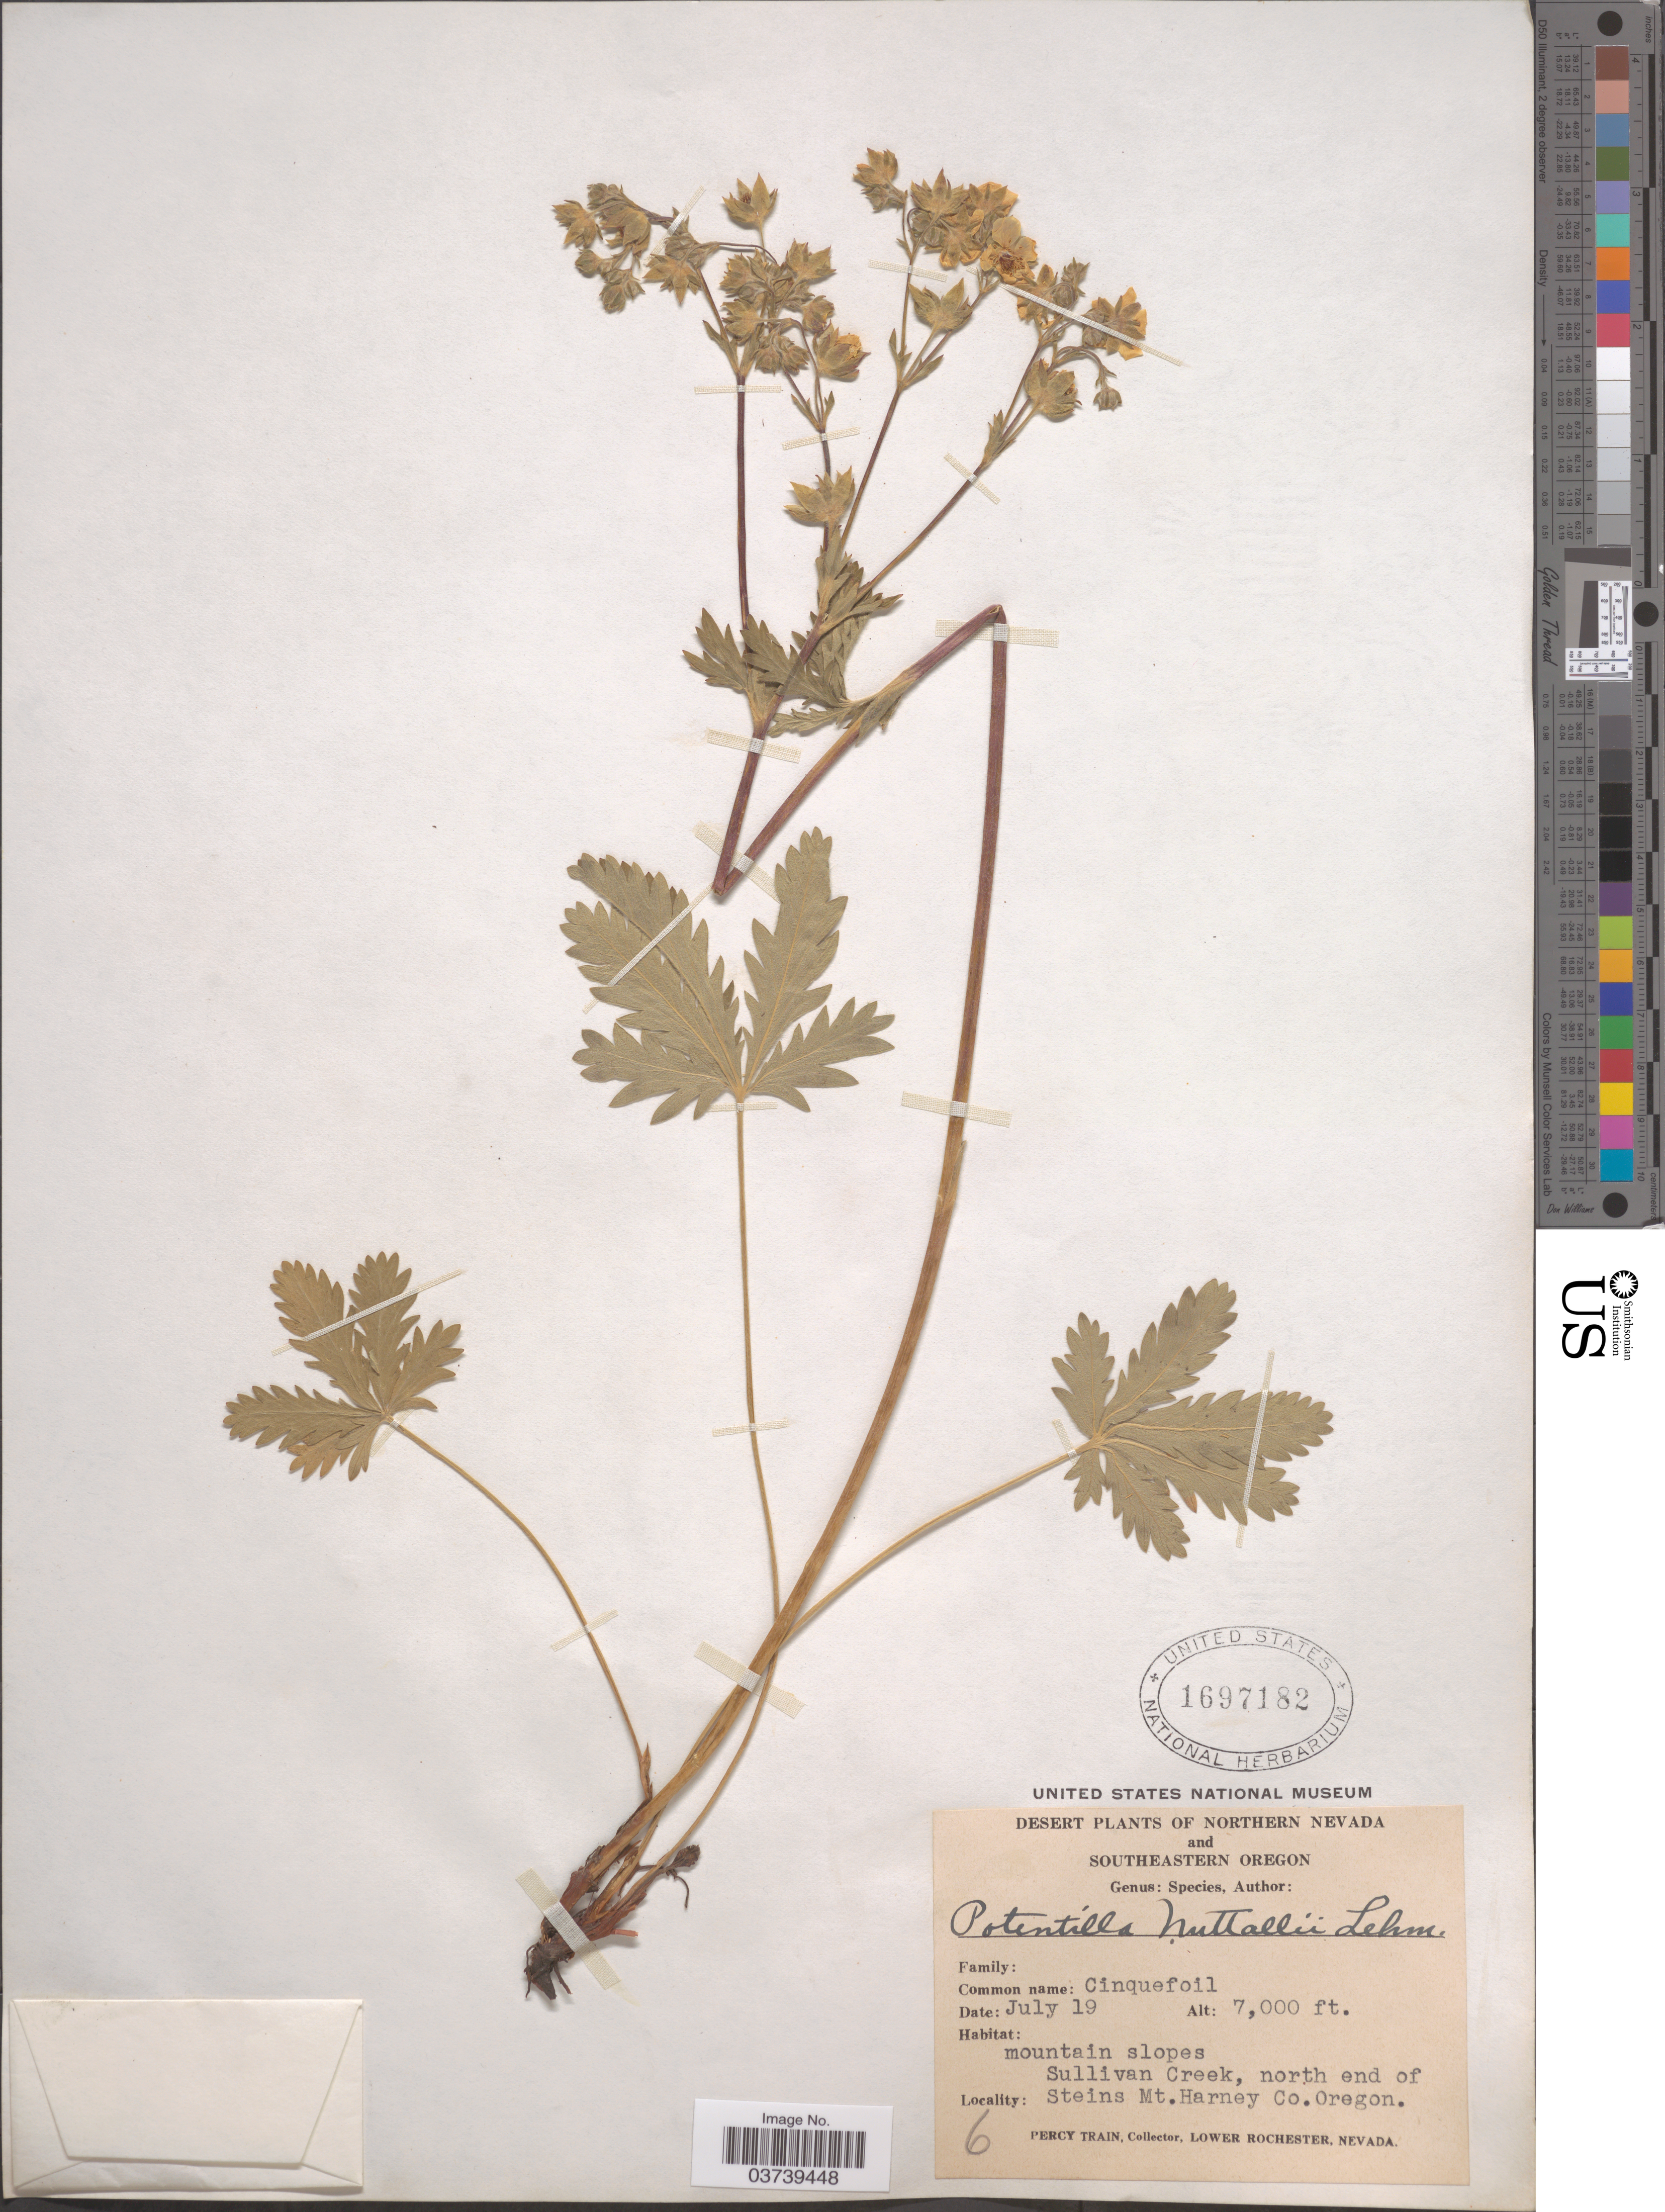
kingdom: Plantae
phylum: Tracheophyta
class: Magnoliopsida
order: Rosales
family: Rosaceae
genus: Potentilla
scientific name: Potentilla gracilis var. fastigiata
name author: (Nutt.) S. Watson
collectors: P. Train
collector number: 6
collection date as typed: Transcribed d/m/y: /7/19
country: United States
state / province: Oregon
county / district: Harney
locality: Southeastern Oregon. Mountain slopes, Sullivan Creek, north end of Steins Mt. Harney Co.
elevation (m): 2134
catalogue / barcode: US 1697182